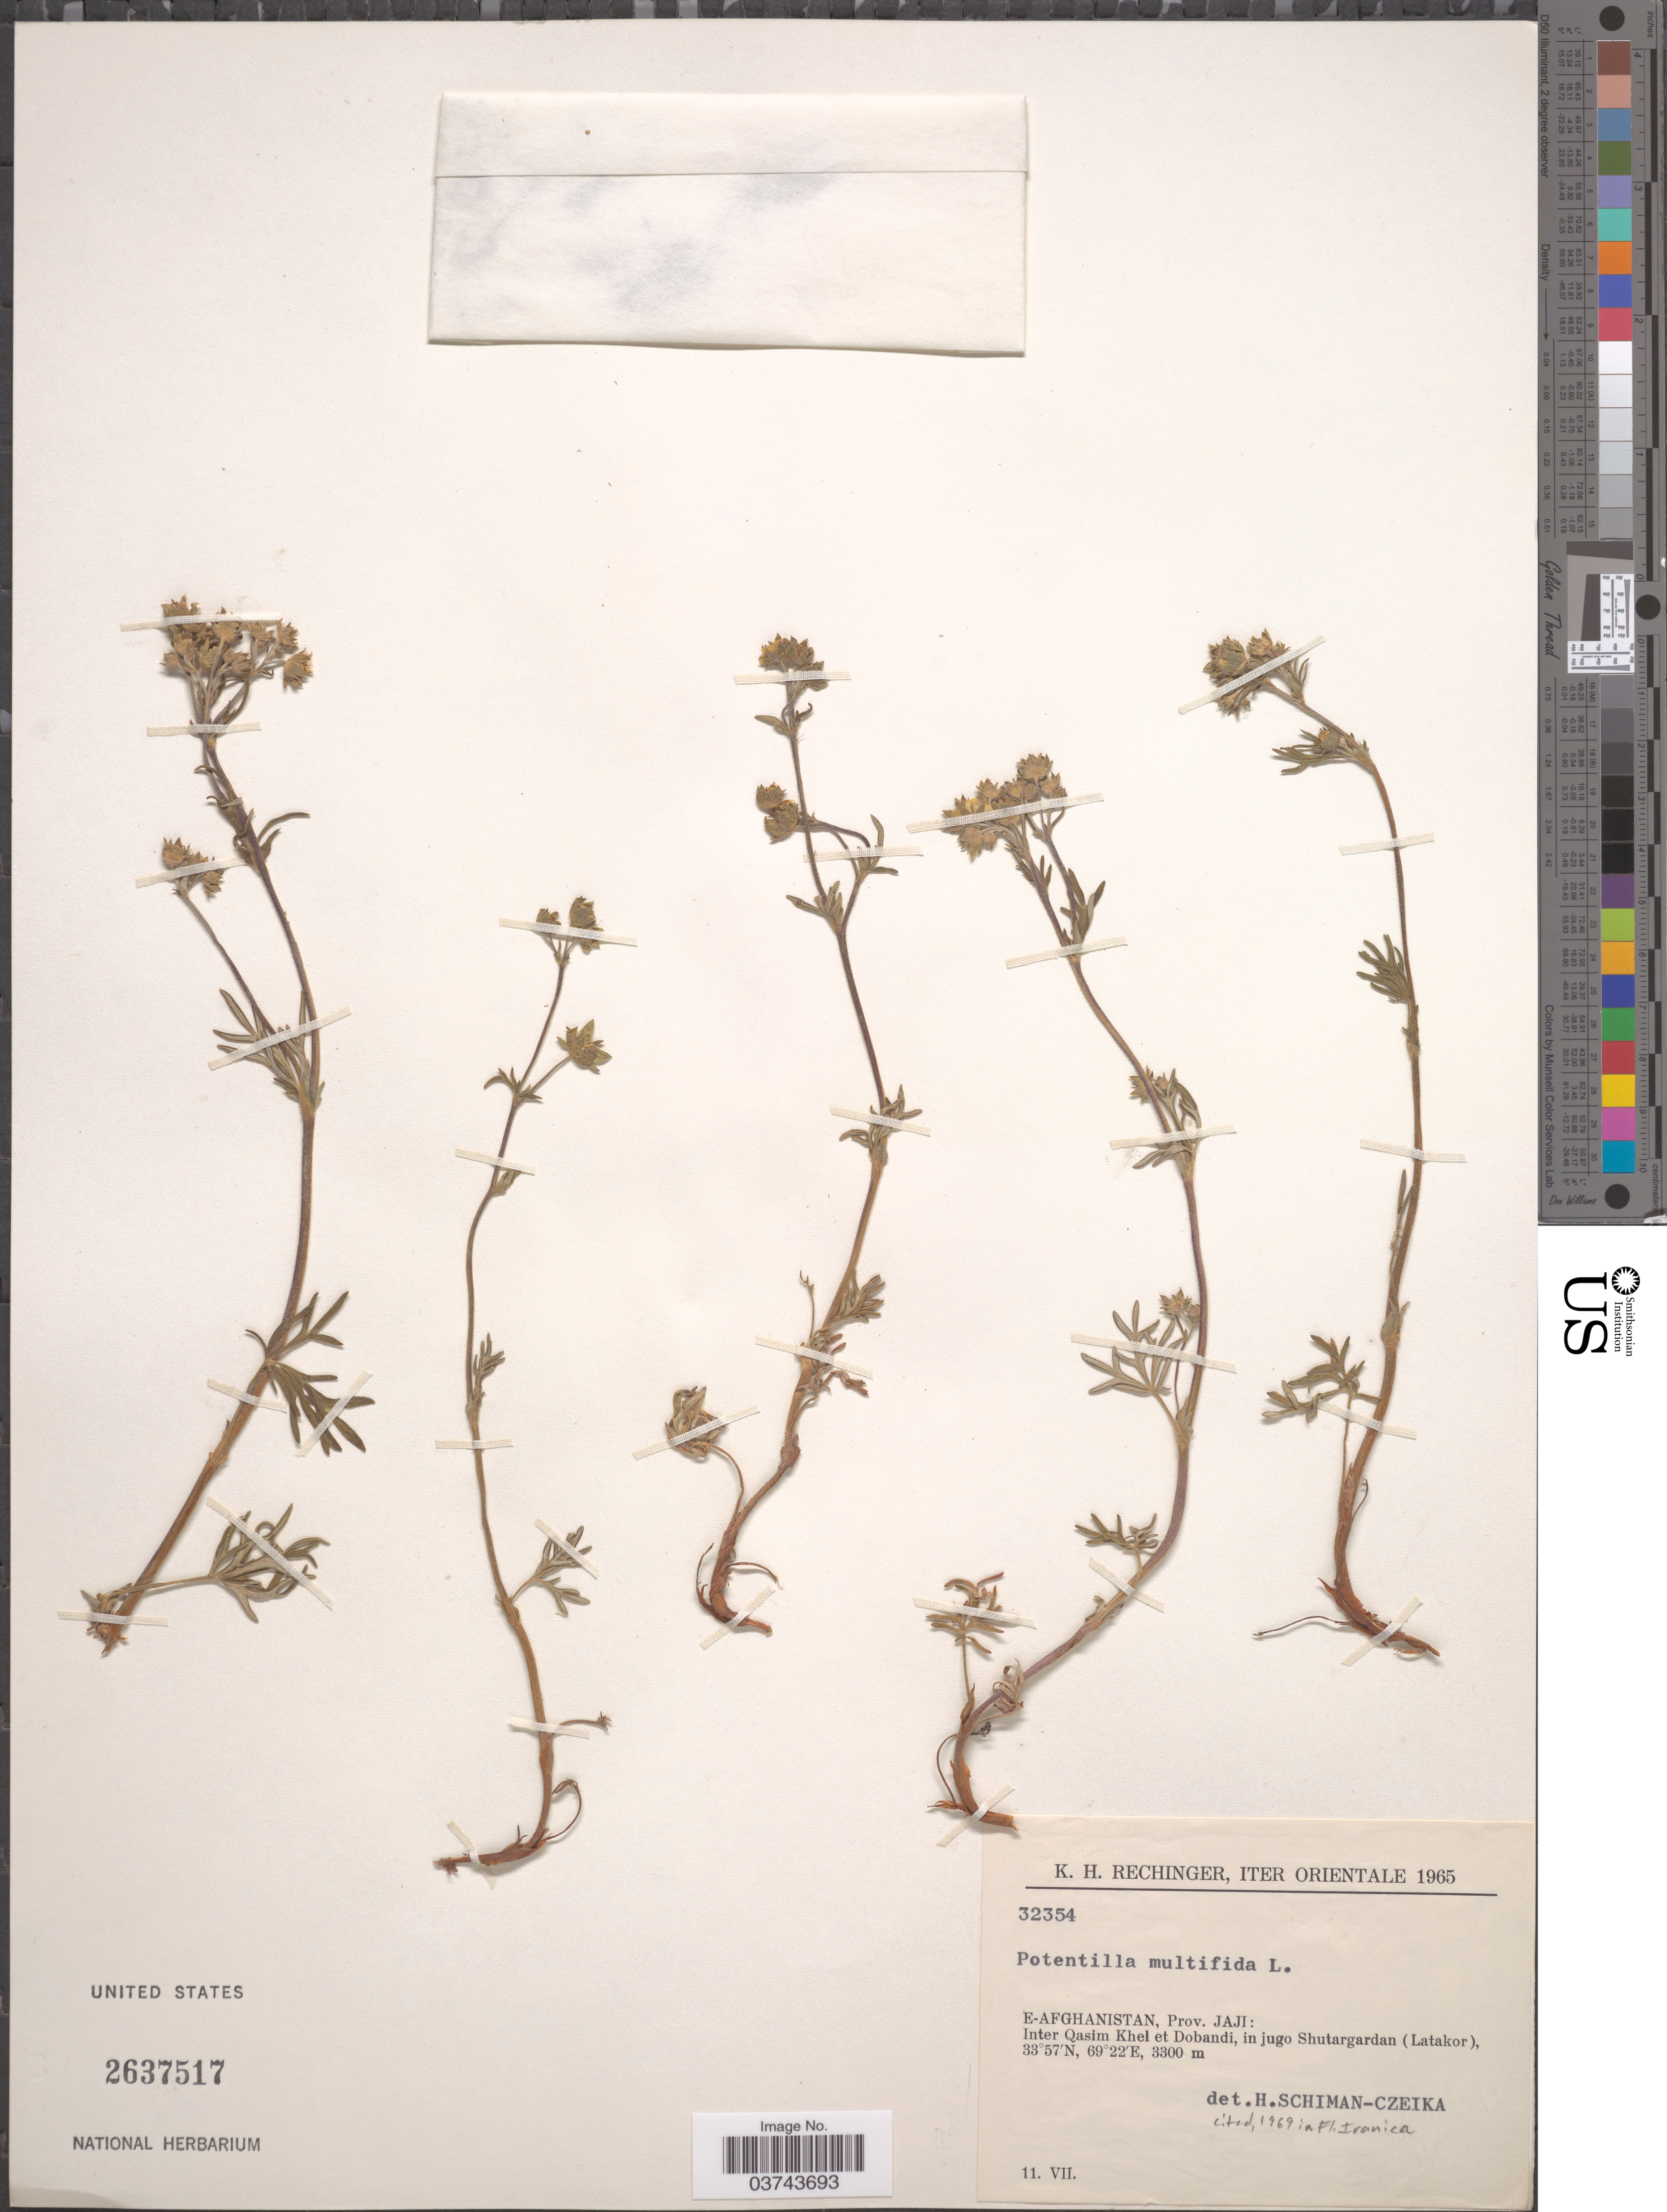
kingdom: Plantae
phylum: Tracheophyta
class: Magnoliopsida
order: Rosales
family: Rosaceae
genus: Potentilla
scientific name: Potentilla multifida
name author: L.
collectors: K. H. Rechinger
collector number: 32354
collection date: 1965-07-11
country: Afghanistan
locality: Iter Orientale. E-Afghanistan, Prov. Jaji: Inter Qasim Khel et Dobandi, in jugo Shutargardan (Latakor).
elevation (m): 3300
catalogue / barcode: US 2637517